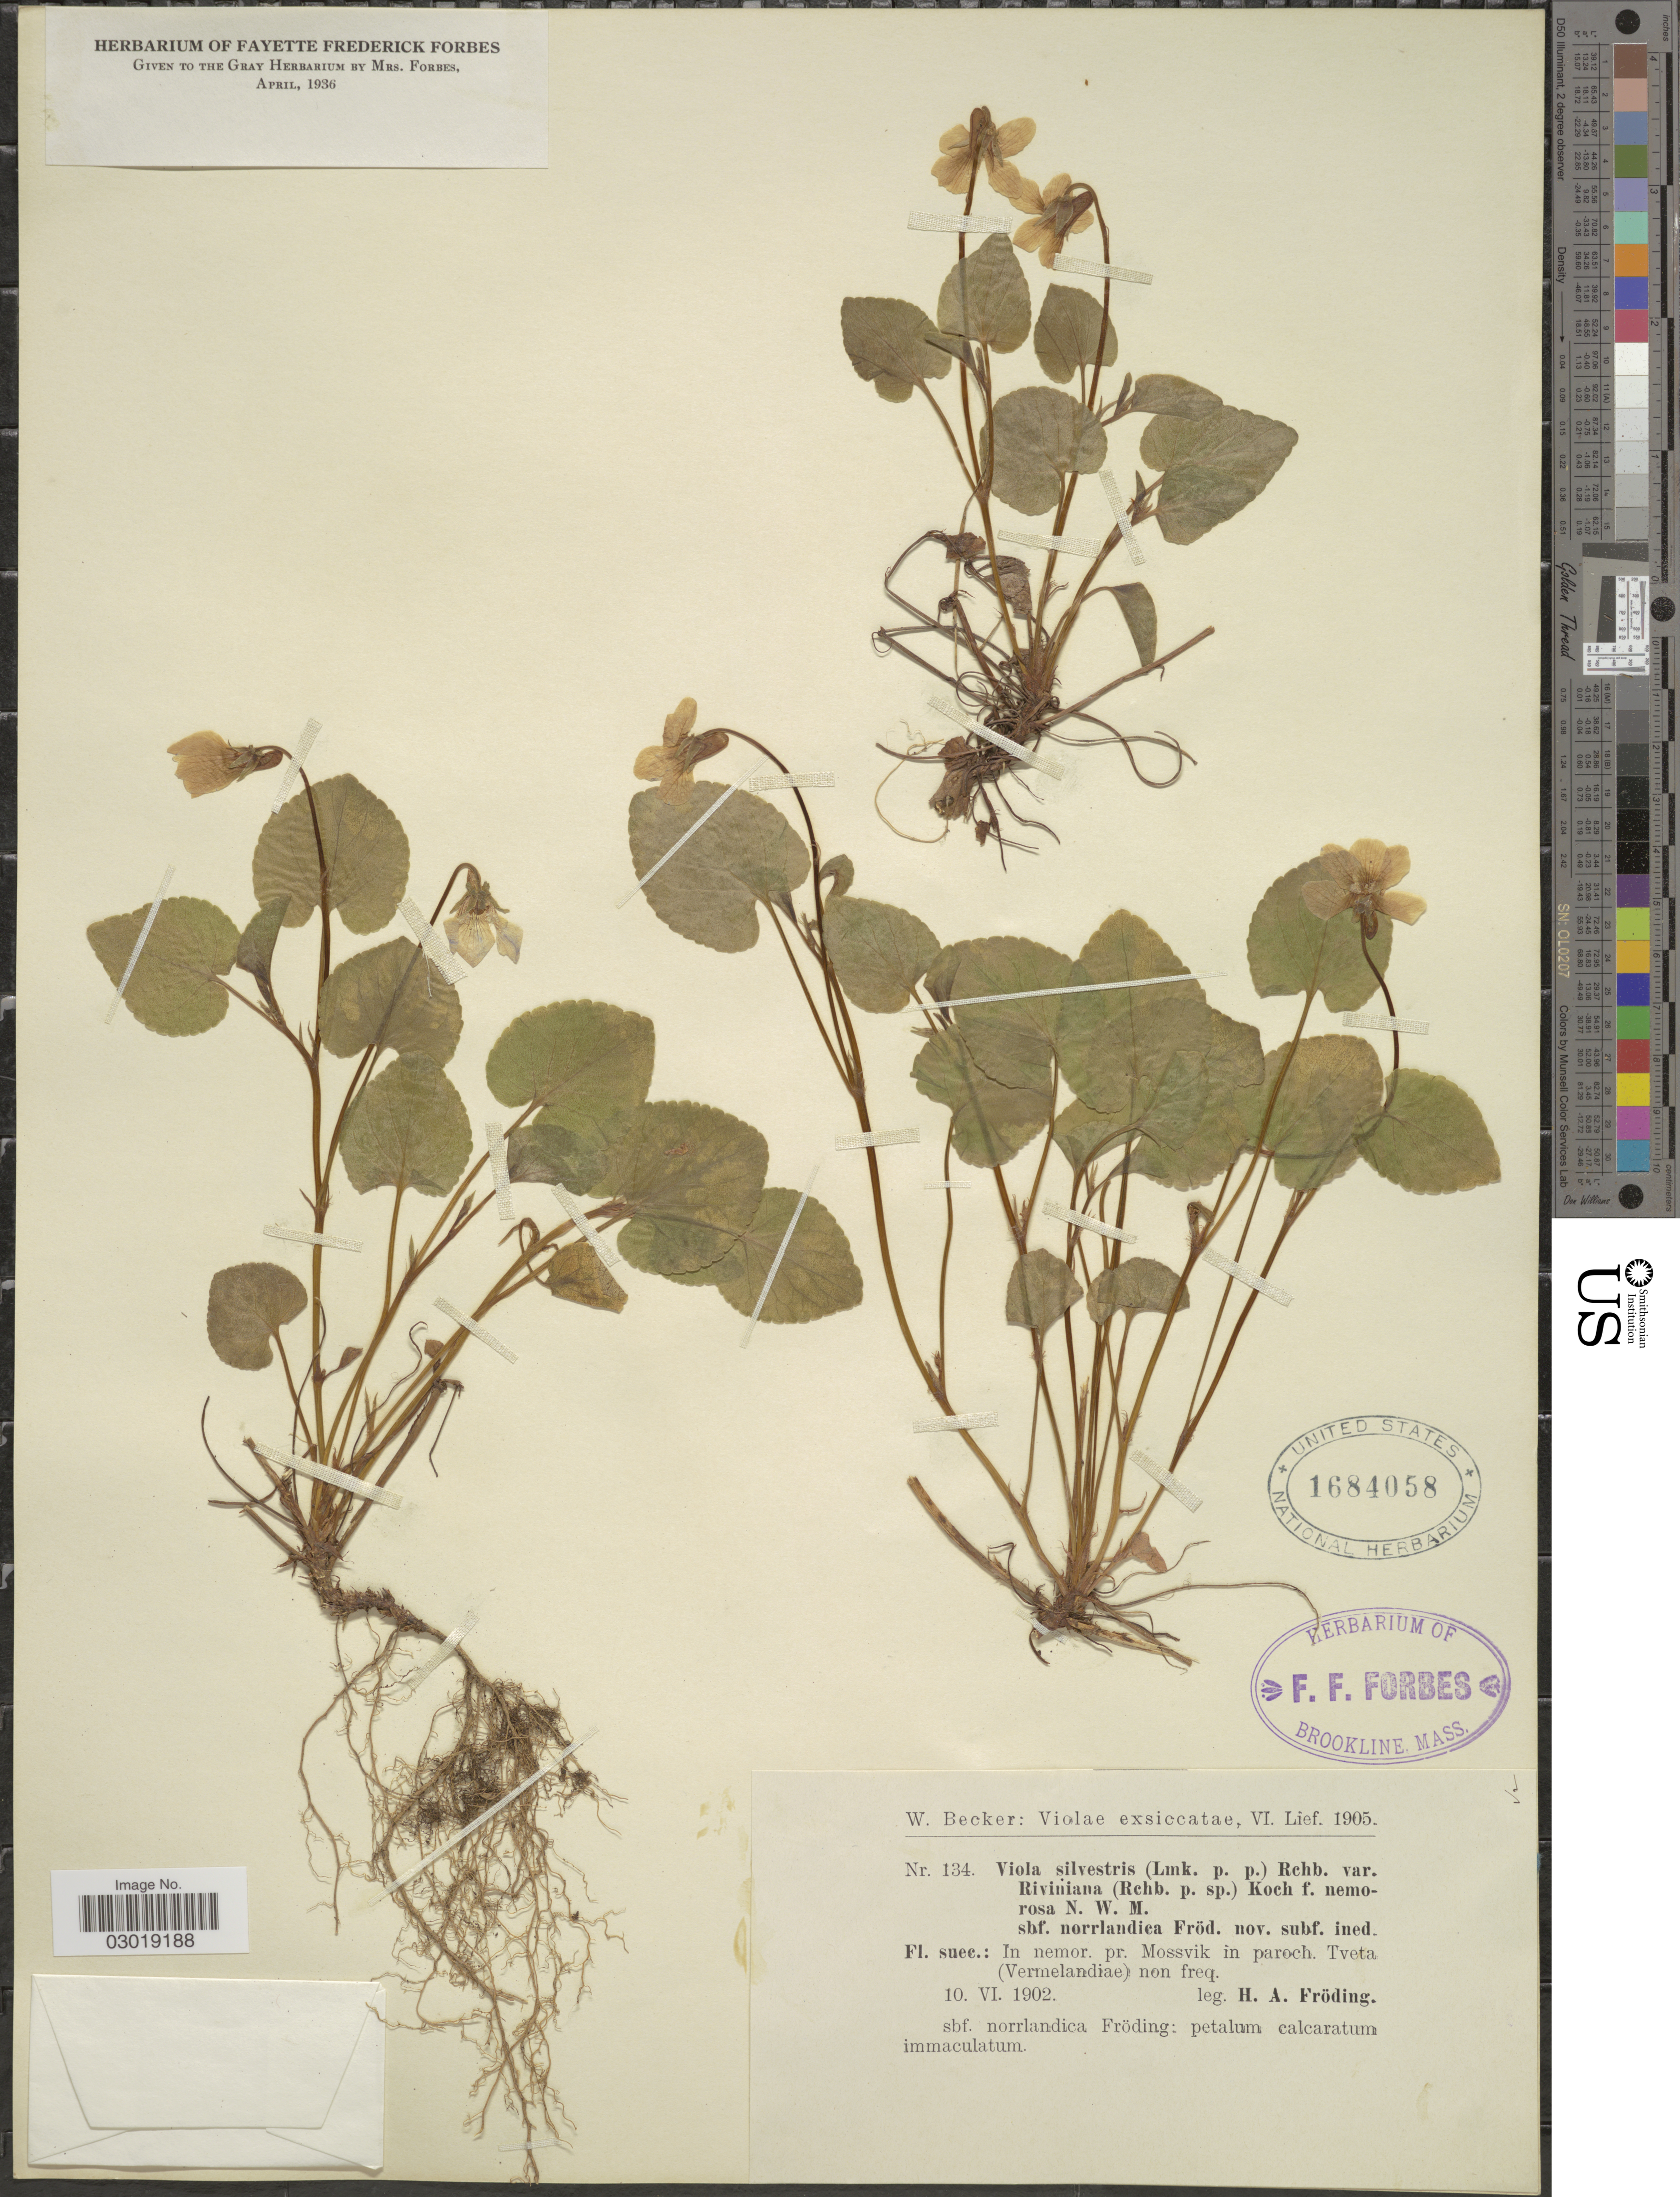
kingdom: Plantae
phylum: Tracheophyta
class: Magnoliopsida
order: Malpighiales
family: Violaceae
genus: Viola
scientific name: Viola sylvestris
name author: Lam.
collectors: H. Froding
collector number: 134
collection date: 1902-06-10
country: Sweden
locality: Suec.: In nemor. pr. Mossvik in paroch. Tveta (Vermelandiae) non freq.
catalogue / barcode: US 1684058